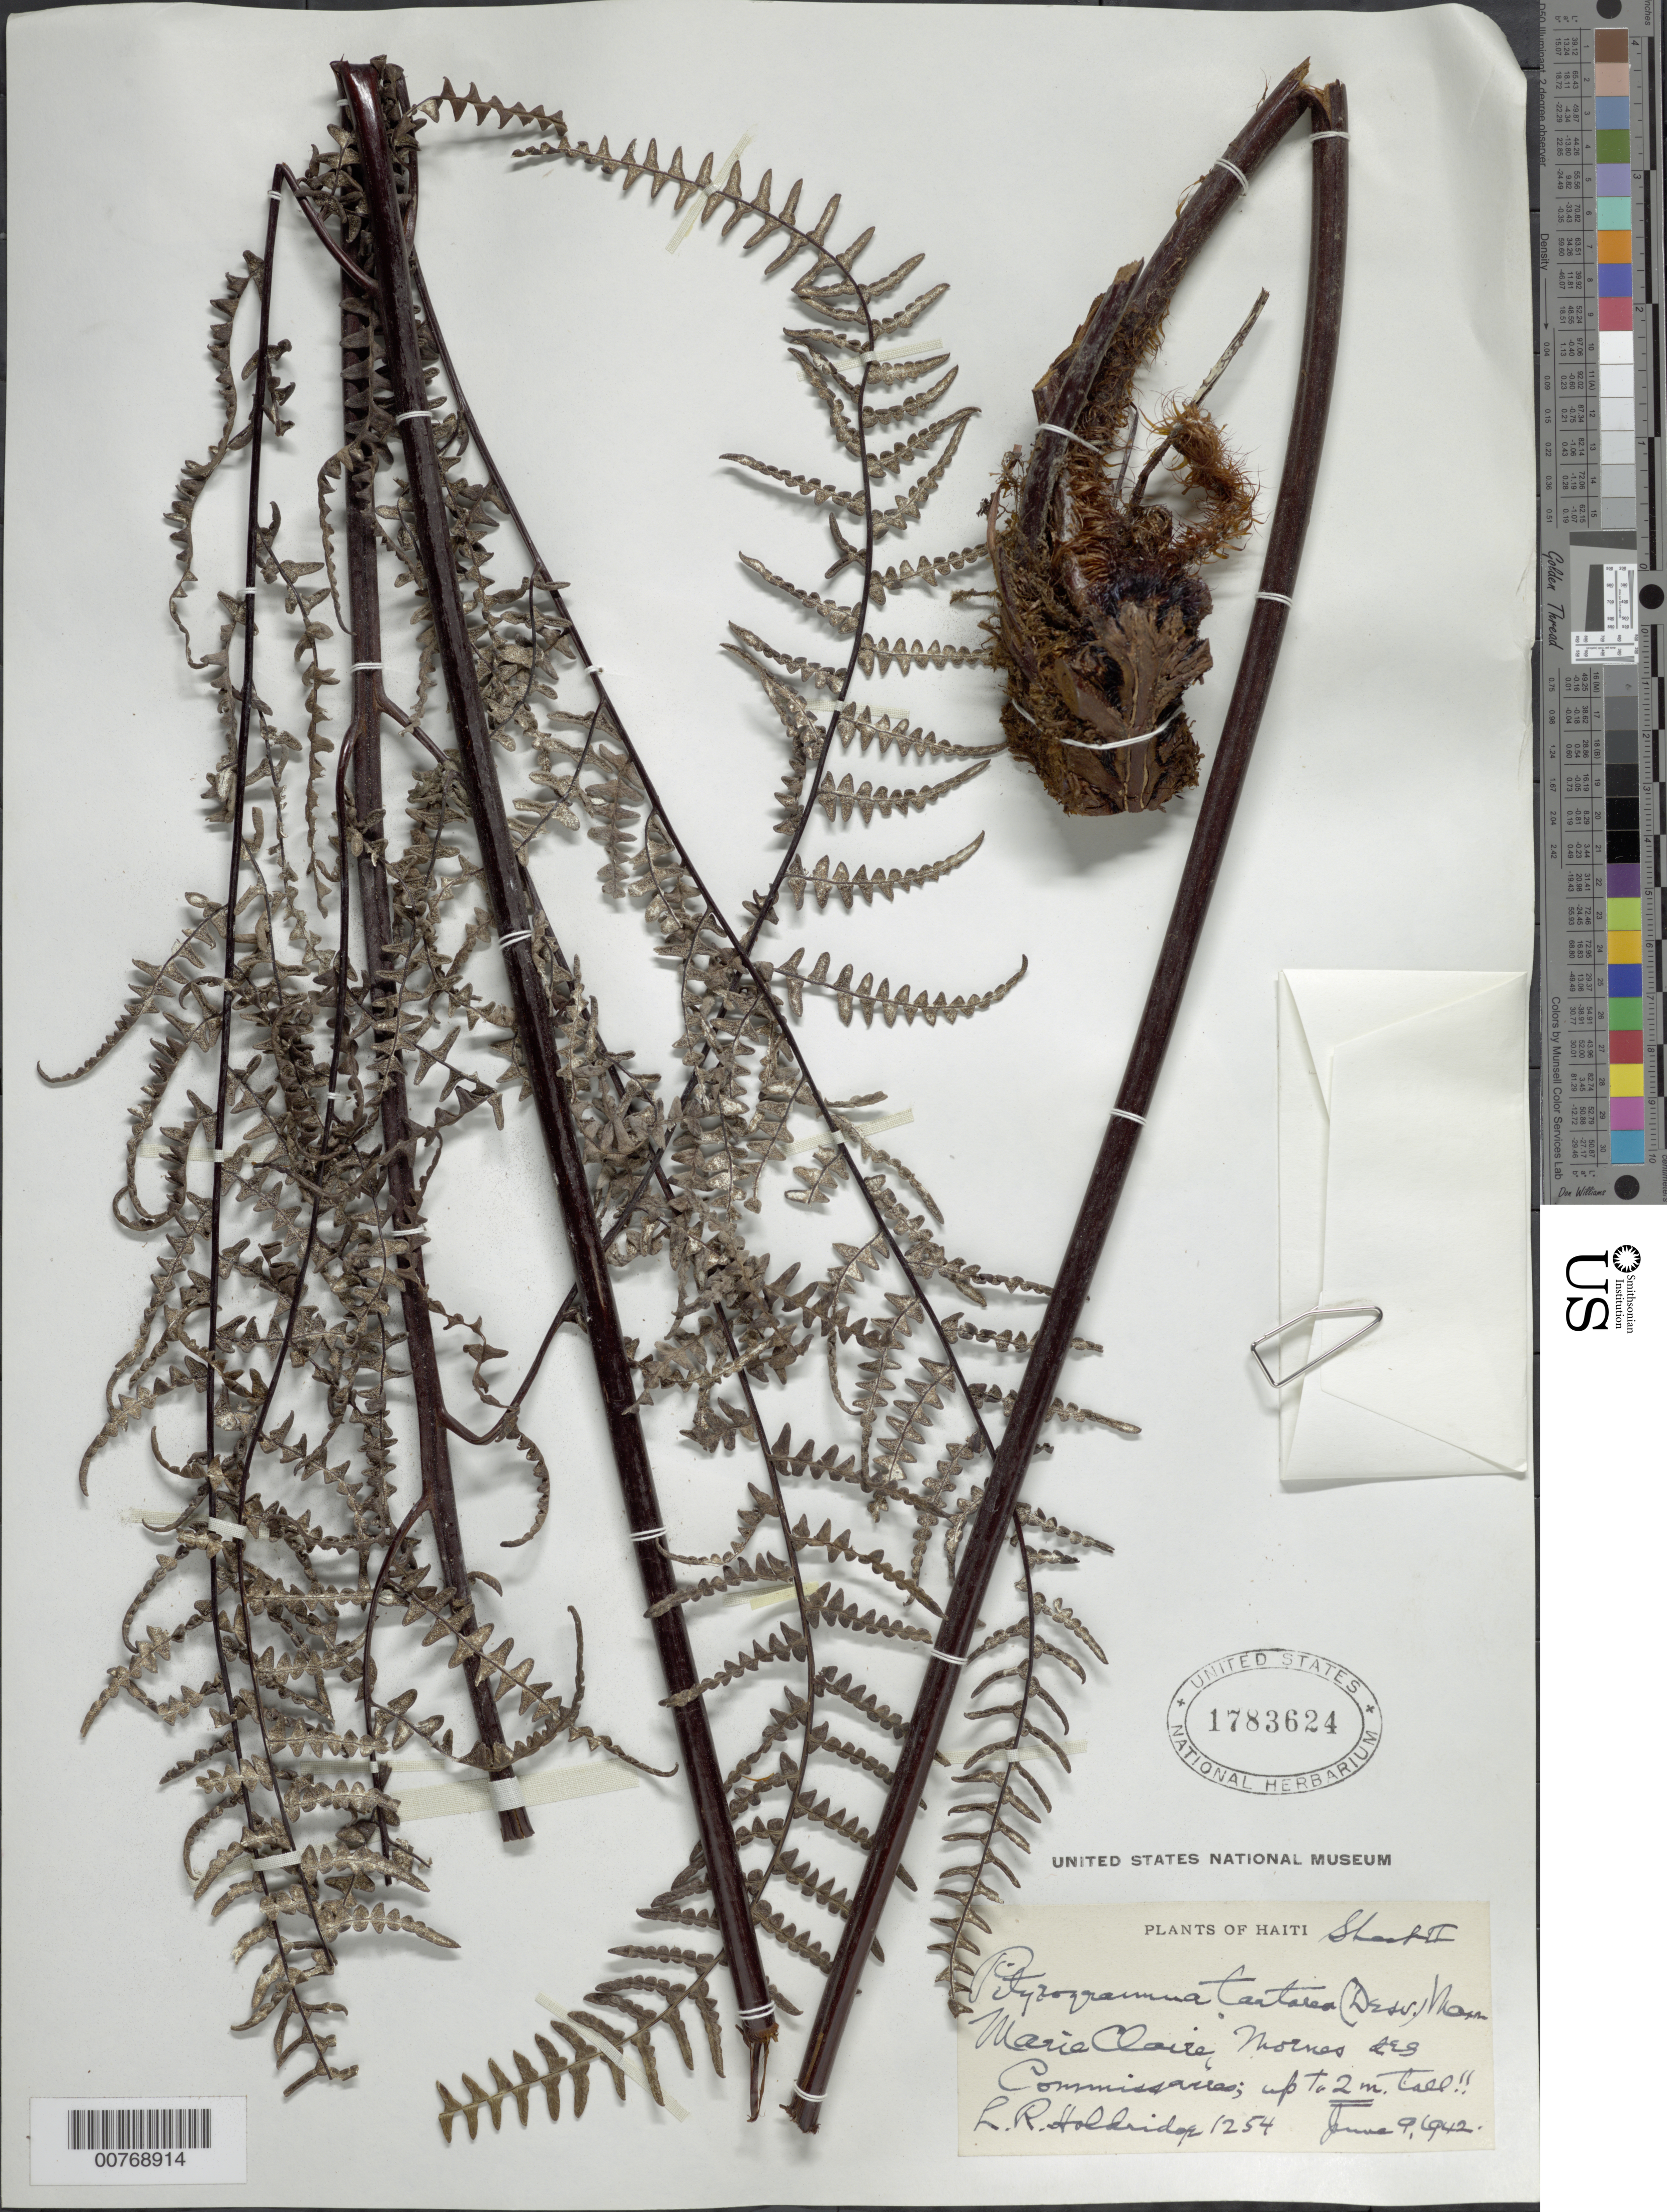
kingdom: Plantae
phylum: Tracheophyta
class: Polypodiopsida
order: Polypodiales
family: Pteridaceae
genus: Pityrogramma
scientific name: Pityrogramma ebenea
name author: (L.) Proctor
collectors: L. Holdridge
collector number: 1254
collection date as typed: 09 Jun 1942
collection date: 1942-06-09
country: Haiti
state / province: Ouest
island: Hispaniola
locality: Marie Claire, Morne des Commissaires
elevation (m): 1500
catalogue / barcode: US 1783624